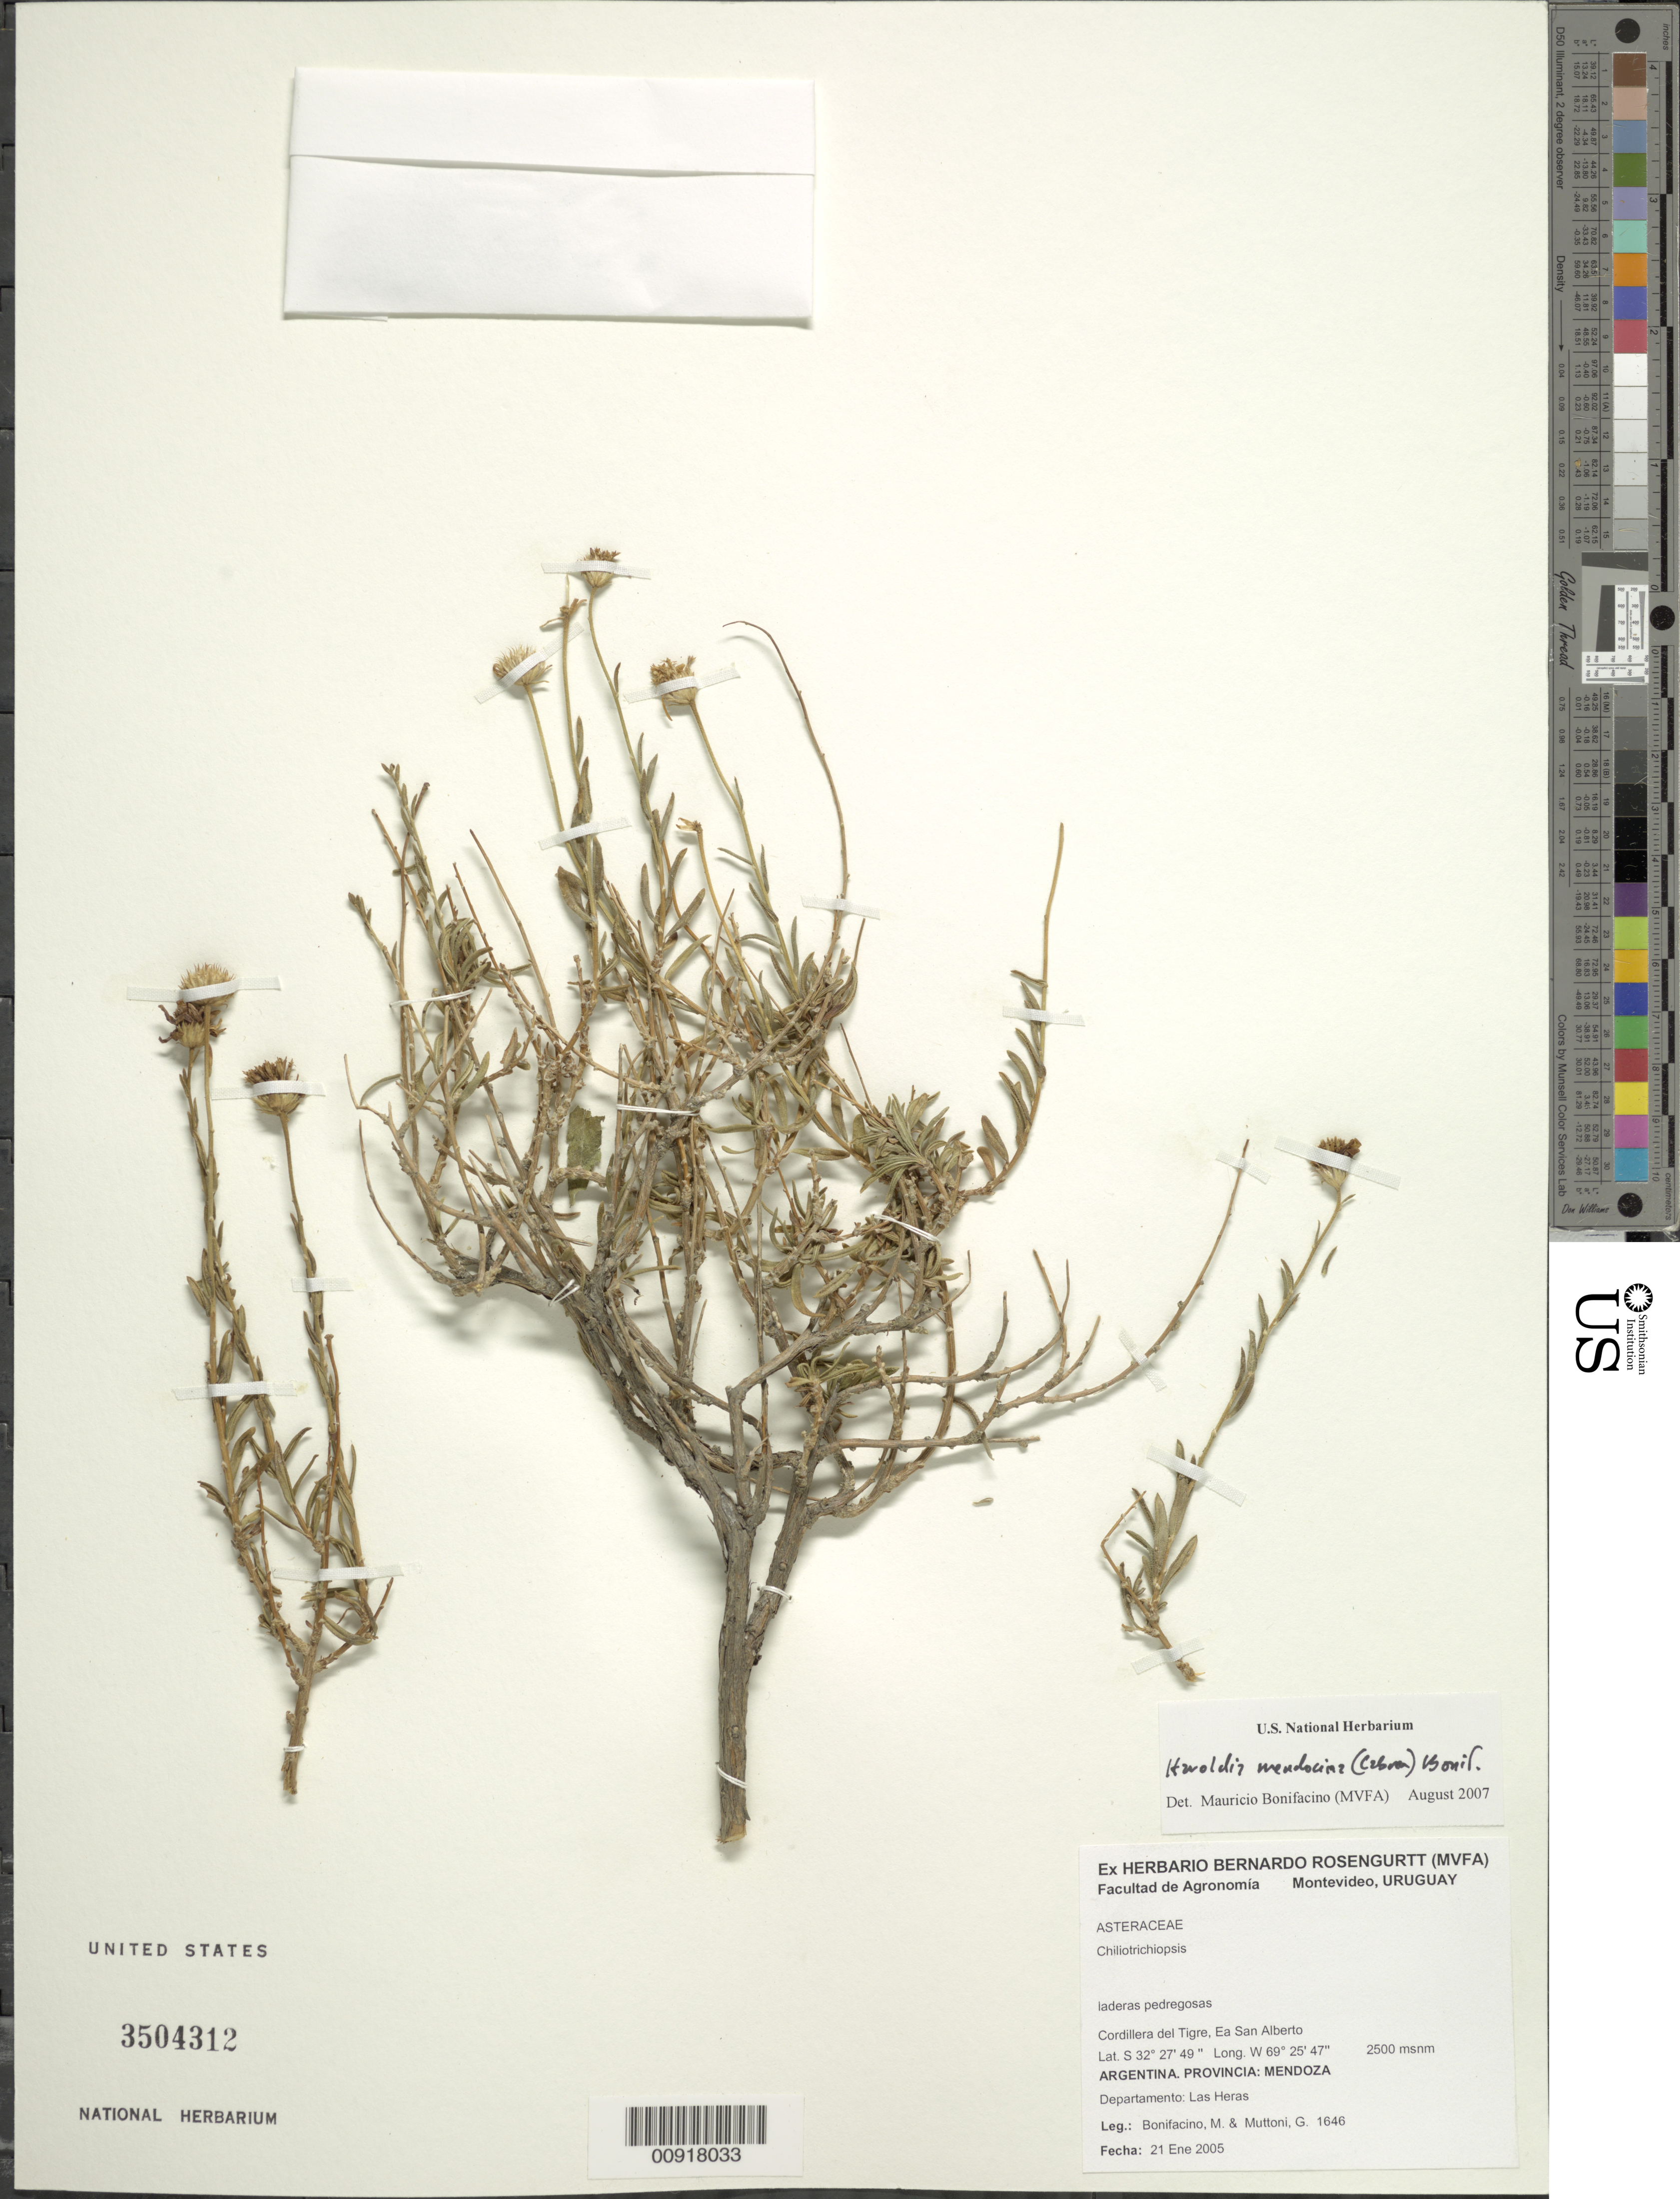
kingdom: Plantae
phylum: Tracheophyta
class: Magnoliopsida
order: Asterales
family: Asteraceae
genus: Haroldia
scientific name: Haroldia mendocina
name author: (Cabreva) Bonif.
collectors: M. Bonifacino & G. Muttoni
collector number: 1646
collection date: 2005-01-21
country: Argentina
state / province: Mendoza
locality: Dpto. Las Heras, Cordillera del Tigre, Ea San Alberto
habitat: Laderas pedregosas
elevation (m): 2500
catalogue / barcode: US 3504312